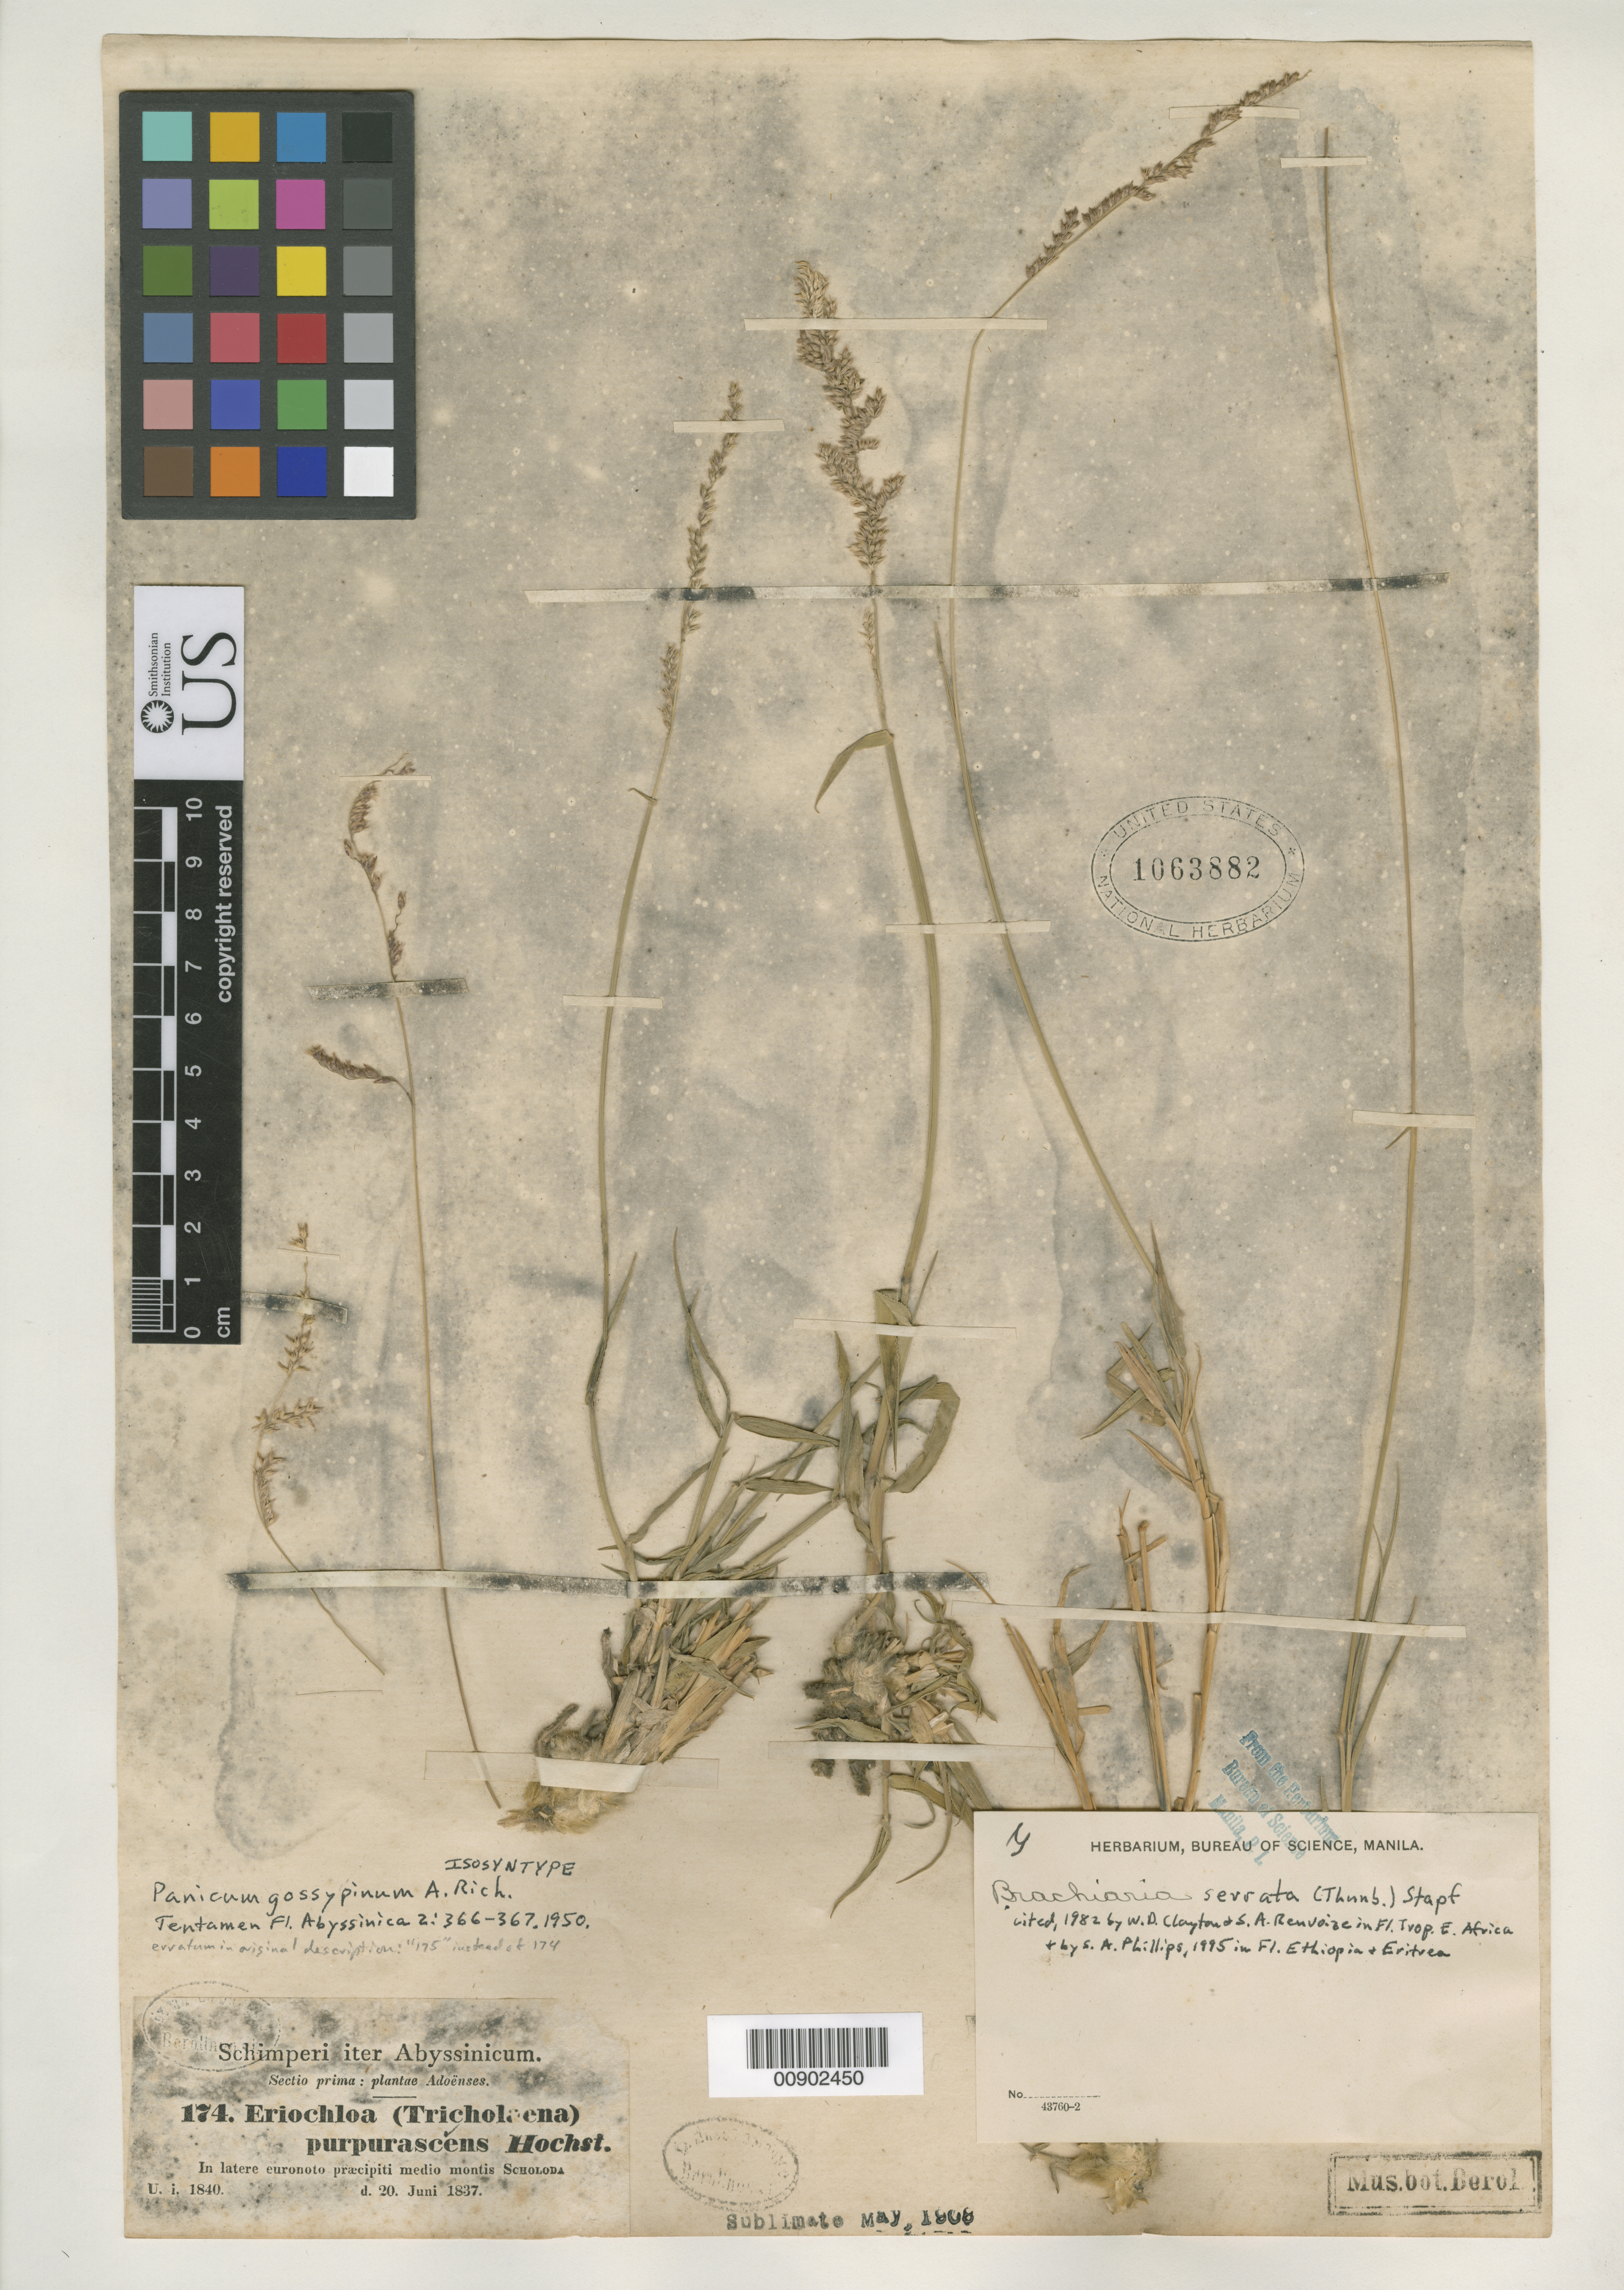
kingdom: Plantae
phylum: Tracheophyta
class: Liliopsida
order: Poales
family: Poaceae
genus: Panicum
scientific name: Panicum gossypinum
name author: A. Rich.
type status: Isosyntype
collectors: G. W. Schimper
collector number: I 174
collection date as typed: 20 Jun 1837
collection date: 1837-06-20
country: Ethiopia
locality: In latere euronoto praecipiti medio montis Scholoda [protologue, "Crescit in latere Euronoto, et medio montis Selleuda prope Adoua, mense Junio"]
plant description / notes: Later homonym of Panicum gossipinum Hook.f. & Arn. (1841). Currently accepted name as cited by Clayton & Renvoize in Fl. Trop. E. Africa (1982) & Phillips in Fl. Ethiopia & Eritrea (1995).; Protologue cites "sect. I, no. 175" (not 174).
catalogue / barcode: US 1063882